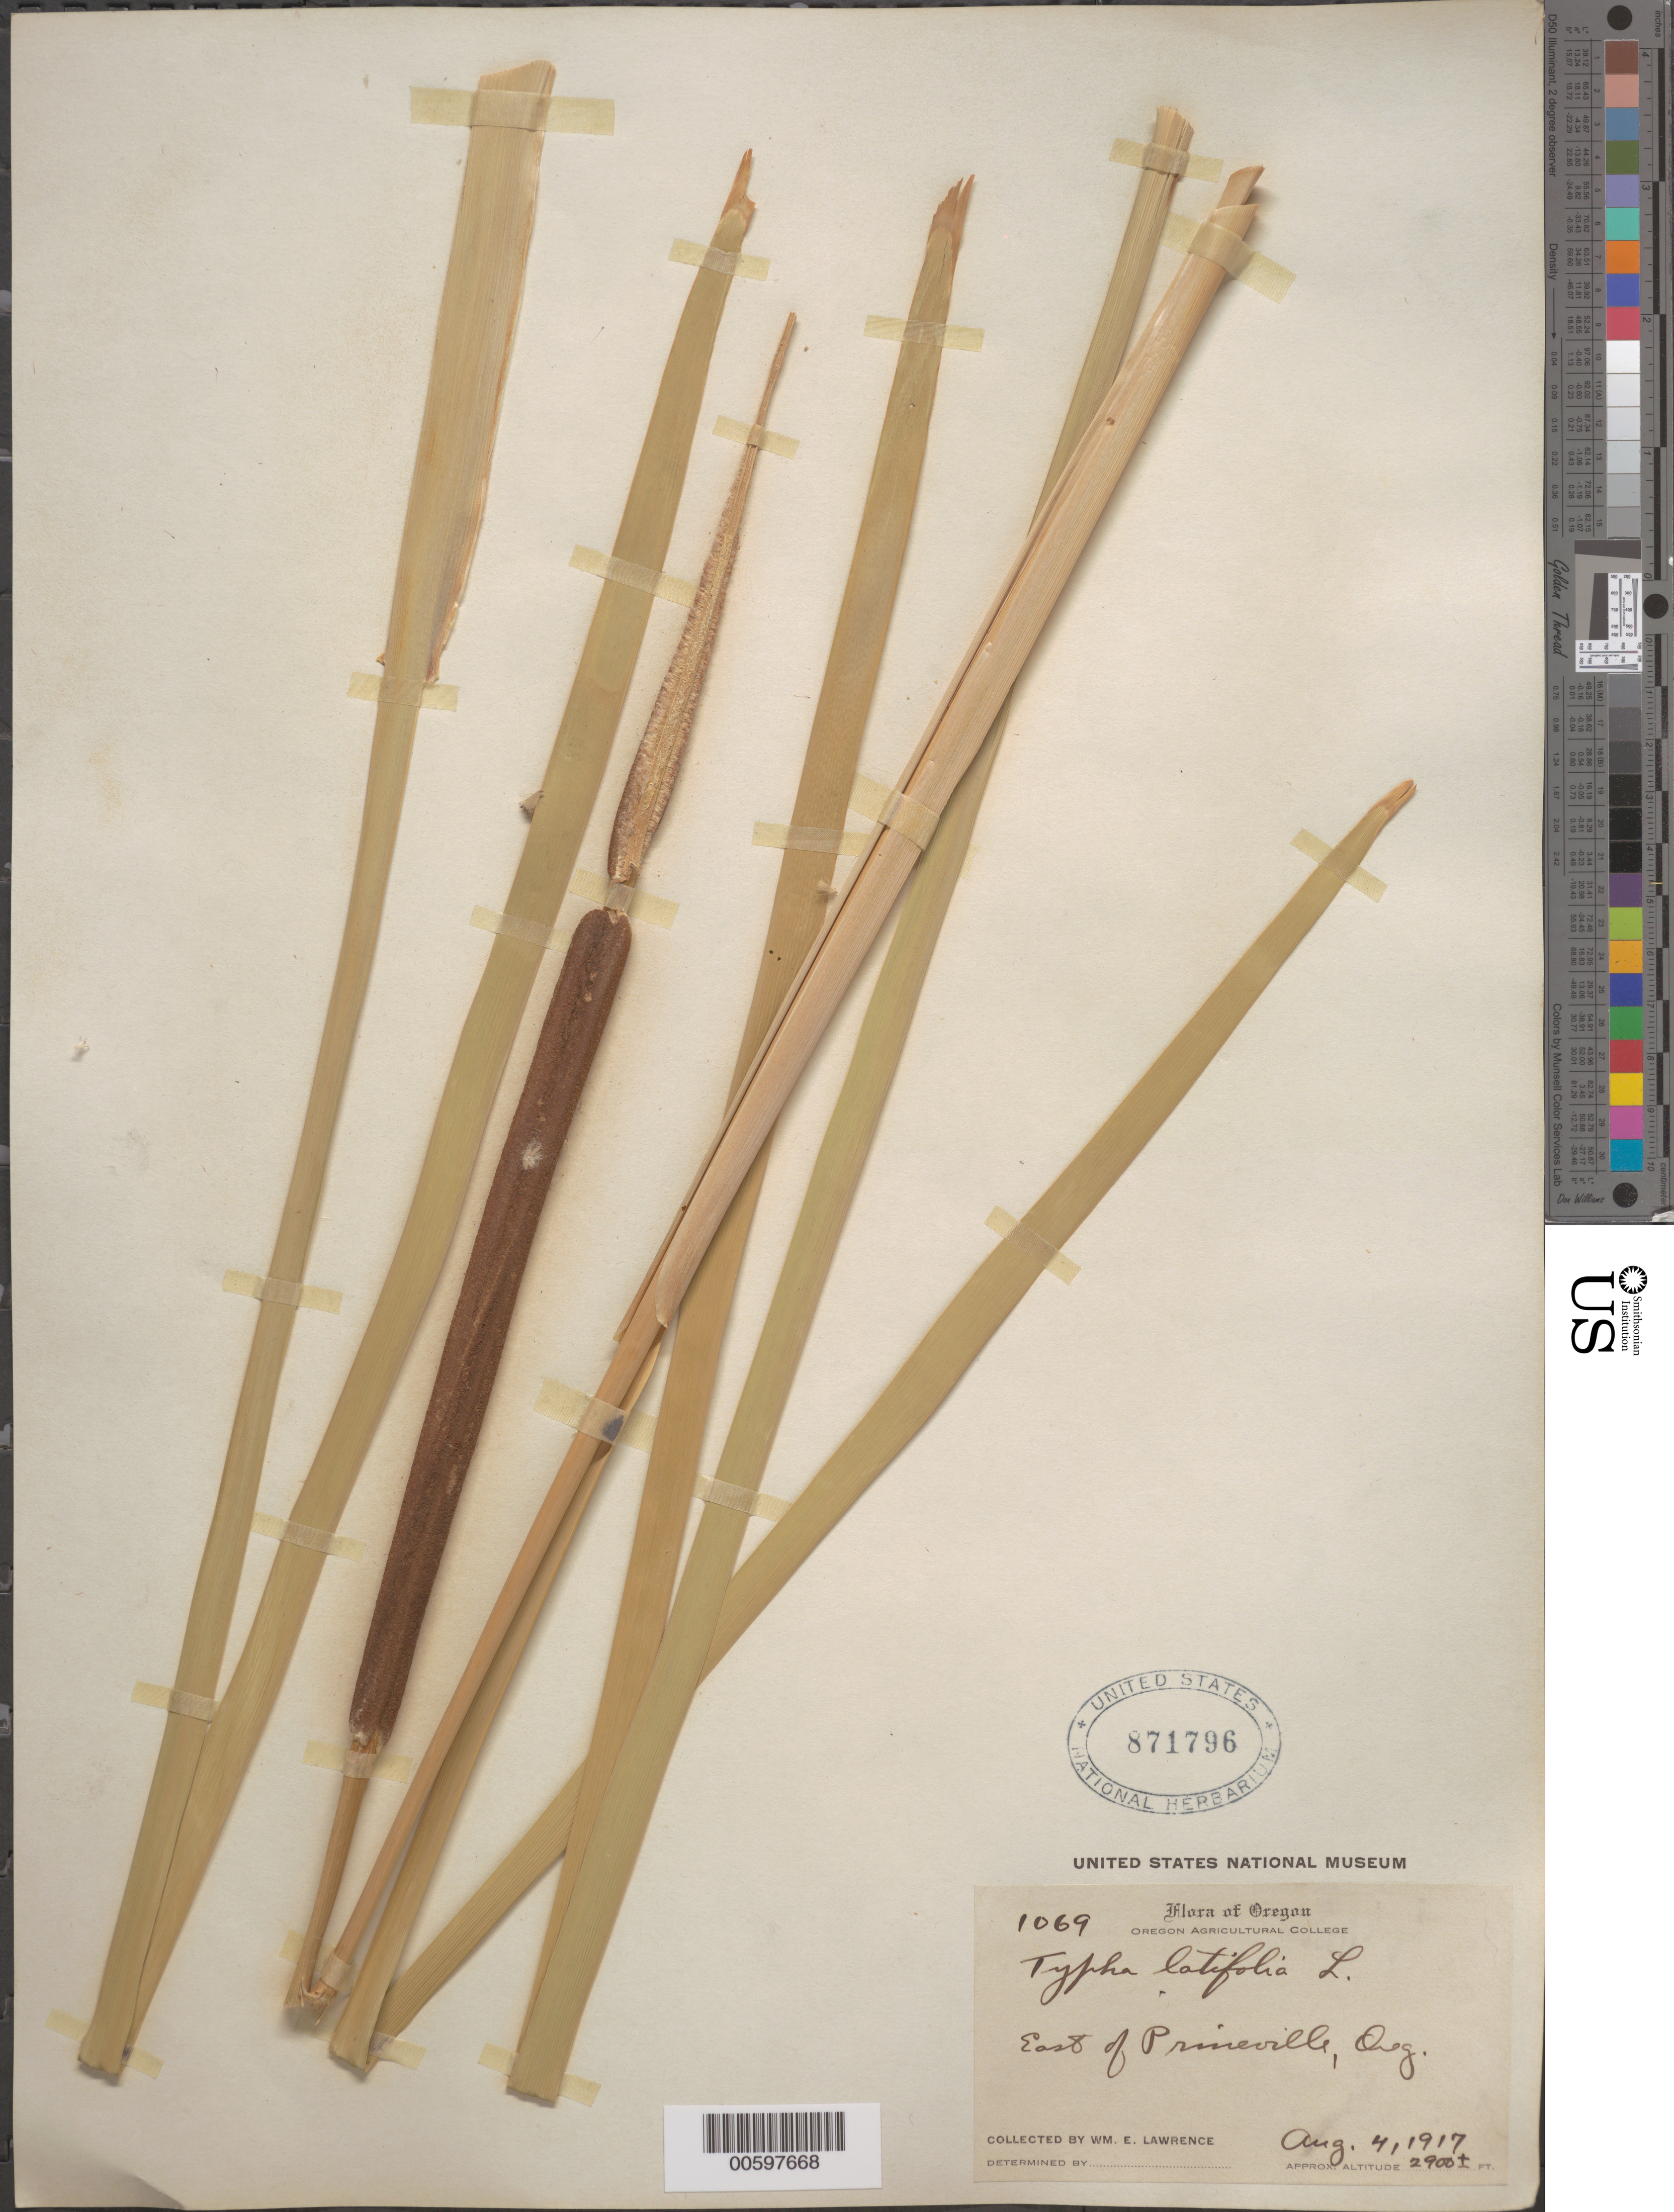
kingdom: Plantae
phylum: Tracheophyta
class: Liliopsida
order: Poales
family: Typhaceae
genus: Typha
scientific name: Typha latifolia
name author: L.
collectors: W. Lawrence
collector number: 1069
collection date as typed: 04 Aug 1917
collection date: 1917-08-04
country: United States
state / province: Oregon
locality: E of Prineville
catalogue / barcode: US 871796